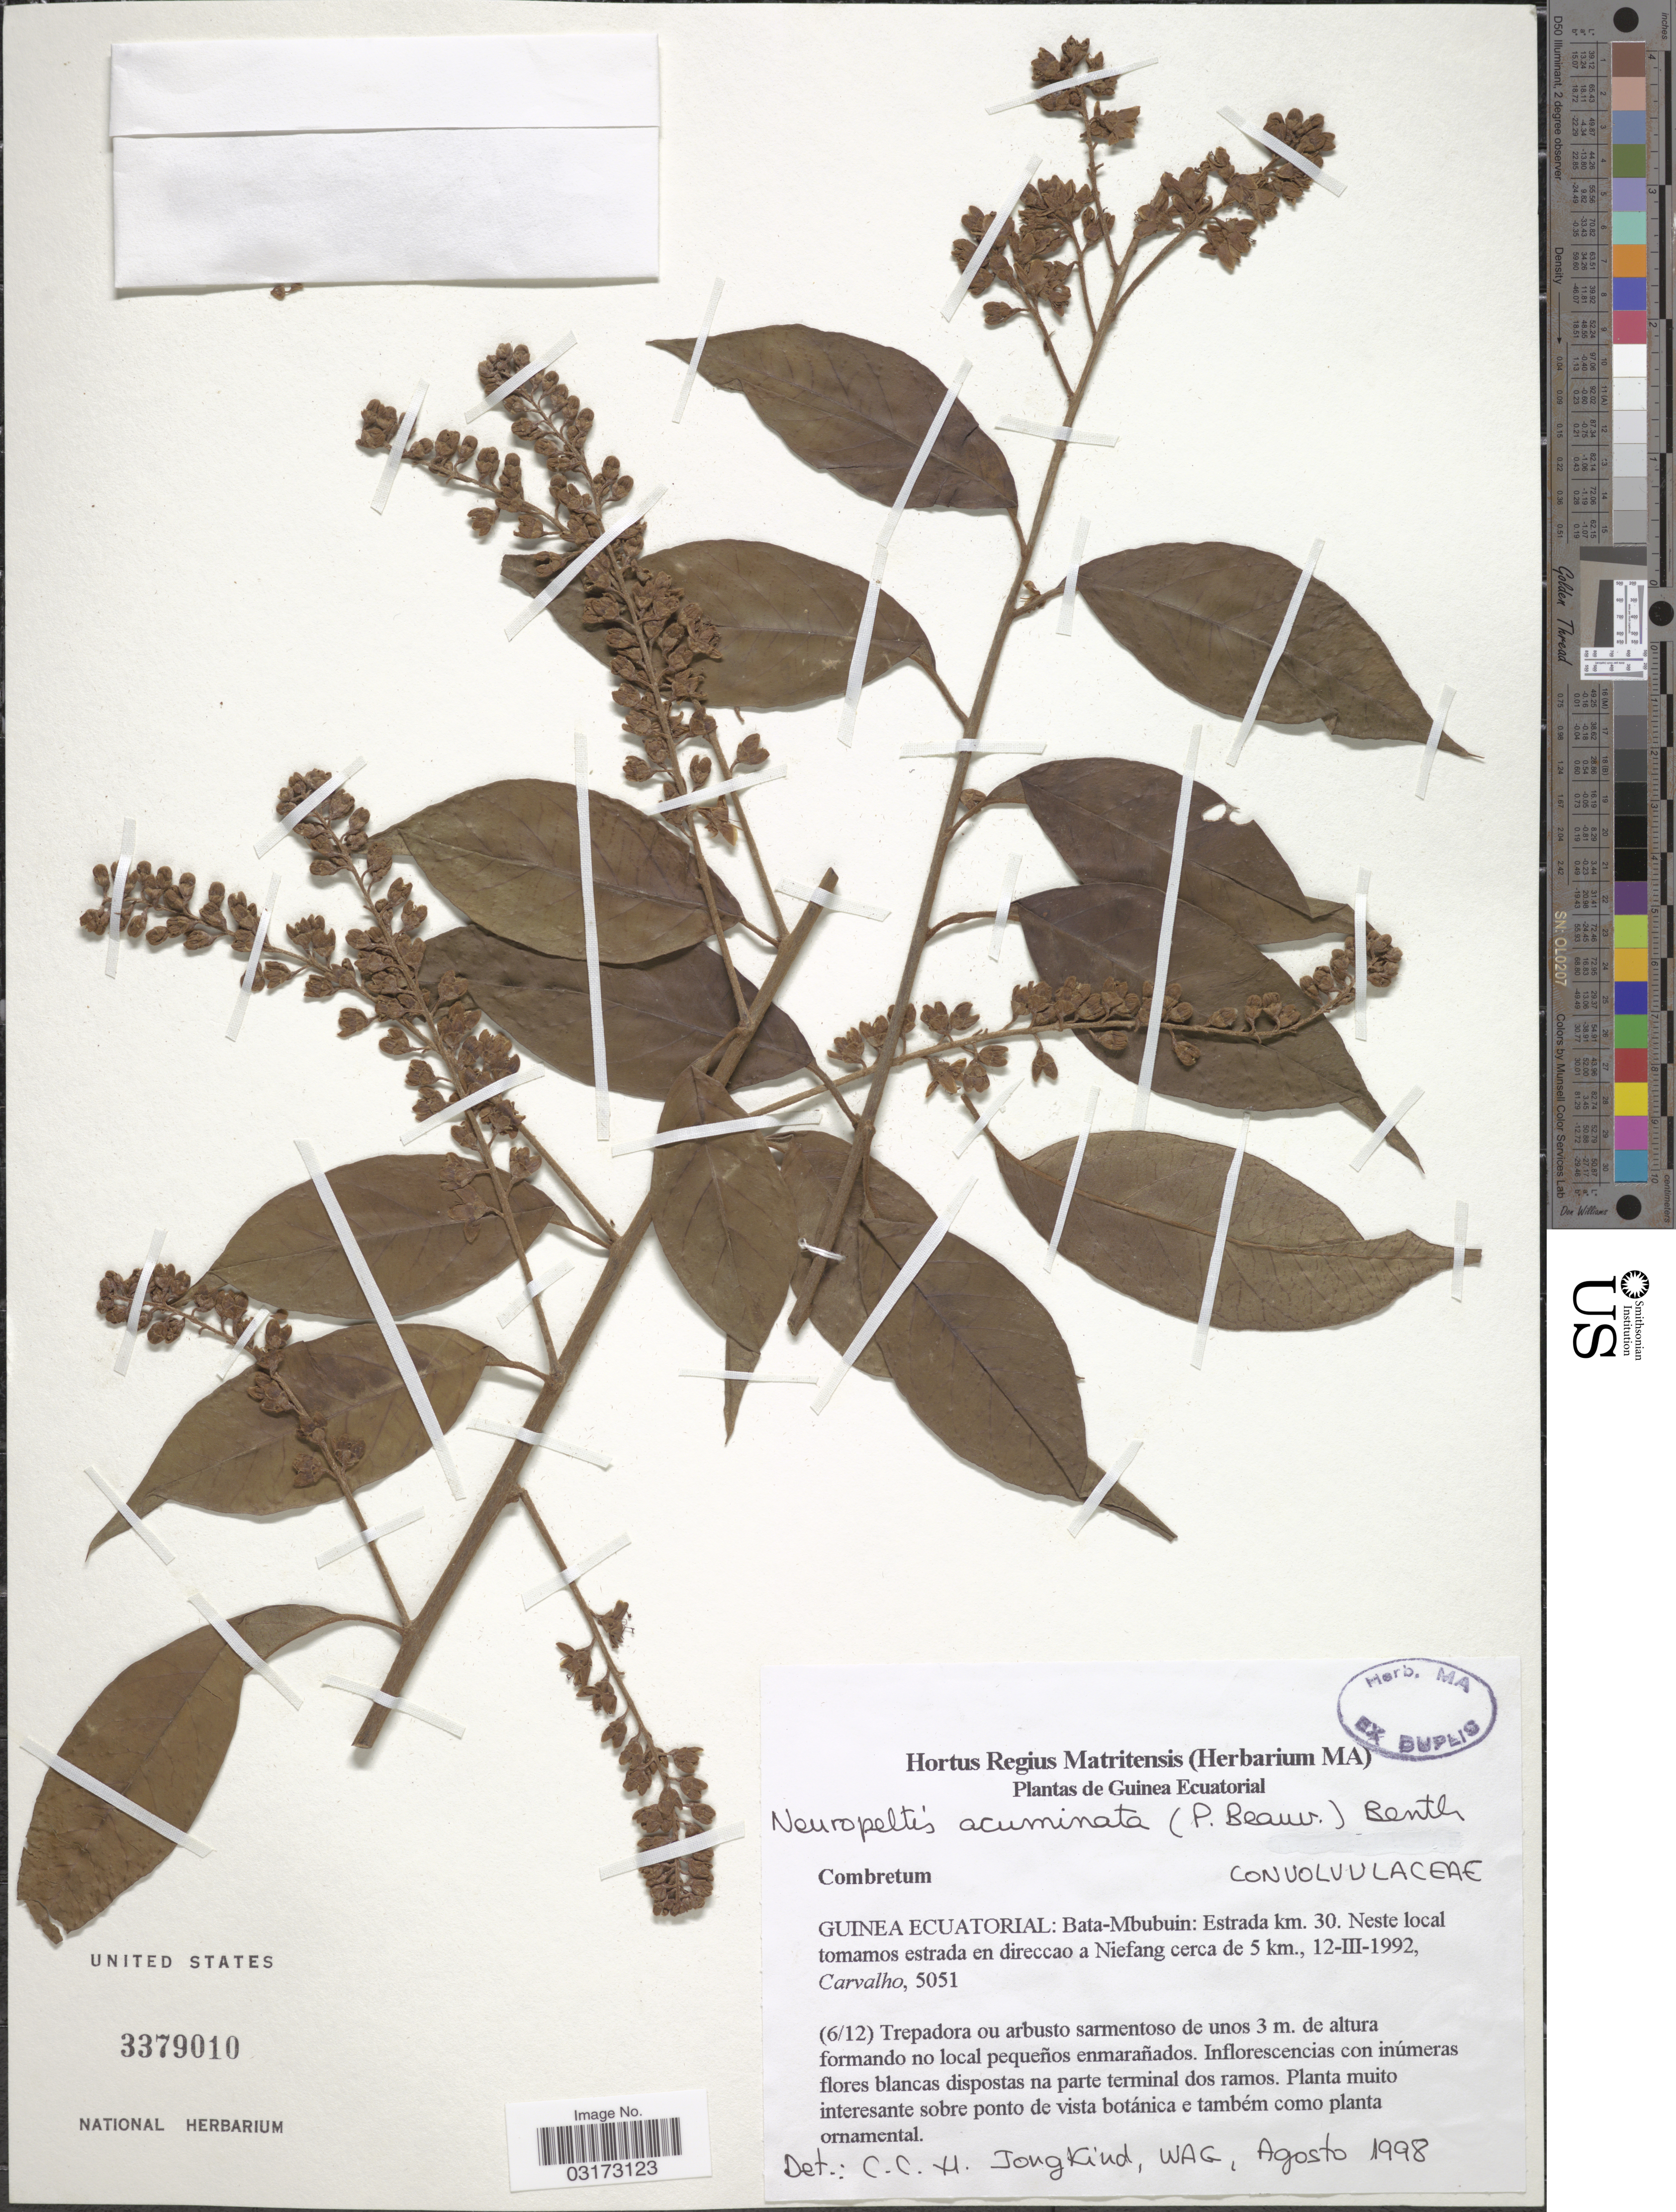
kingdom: Plantae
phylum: Tracheophyta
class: Magnoliopsida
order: Solanales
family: Convolvulaceae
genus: Neuropeltis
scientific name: Neuropeltis acuminata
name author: (P. Beauv.) Benth.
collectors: Carvalho, --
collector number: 5051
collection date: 1992-03-12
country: Equatorial Guinea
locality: Guinea Ecuatorial: Bata-Mbubuin: Estrada km. 30. Neste local tomamos estrada en direcco a Niefang cerca de 5 km.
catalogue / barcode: US 3379010